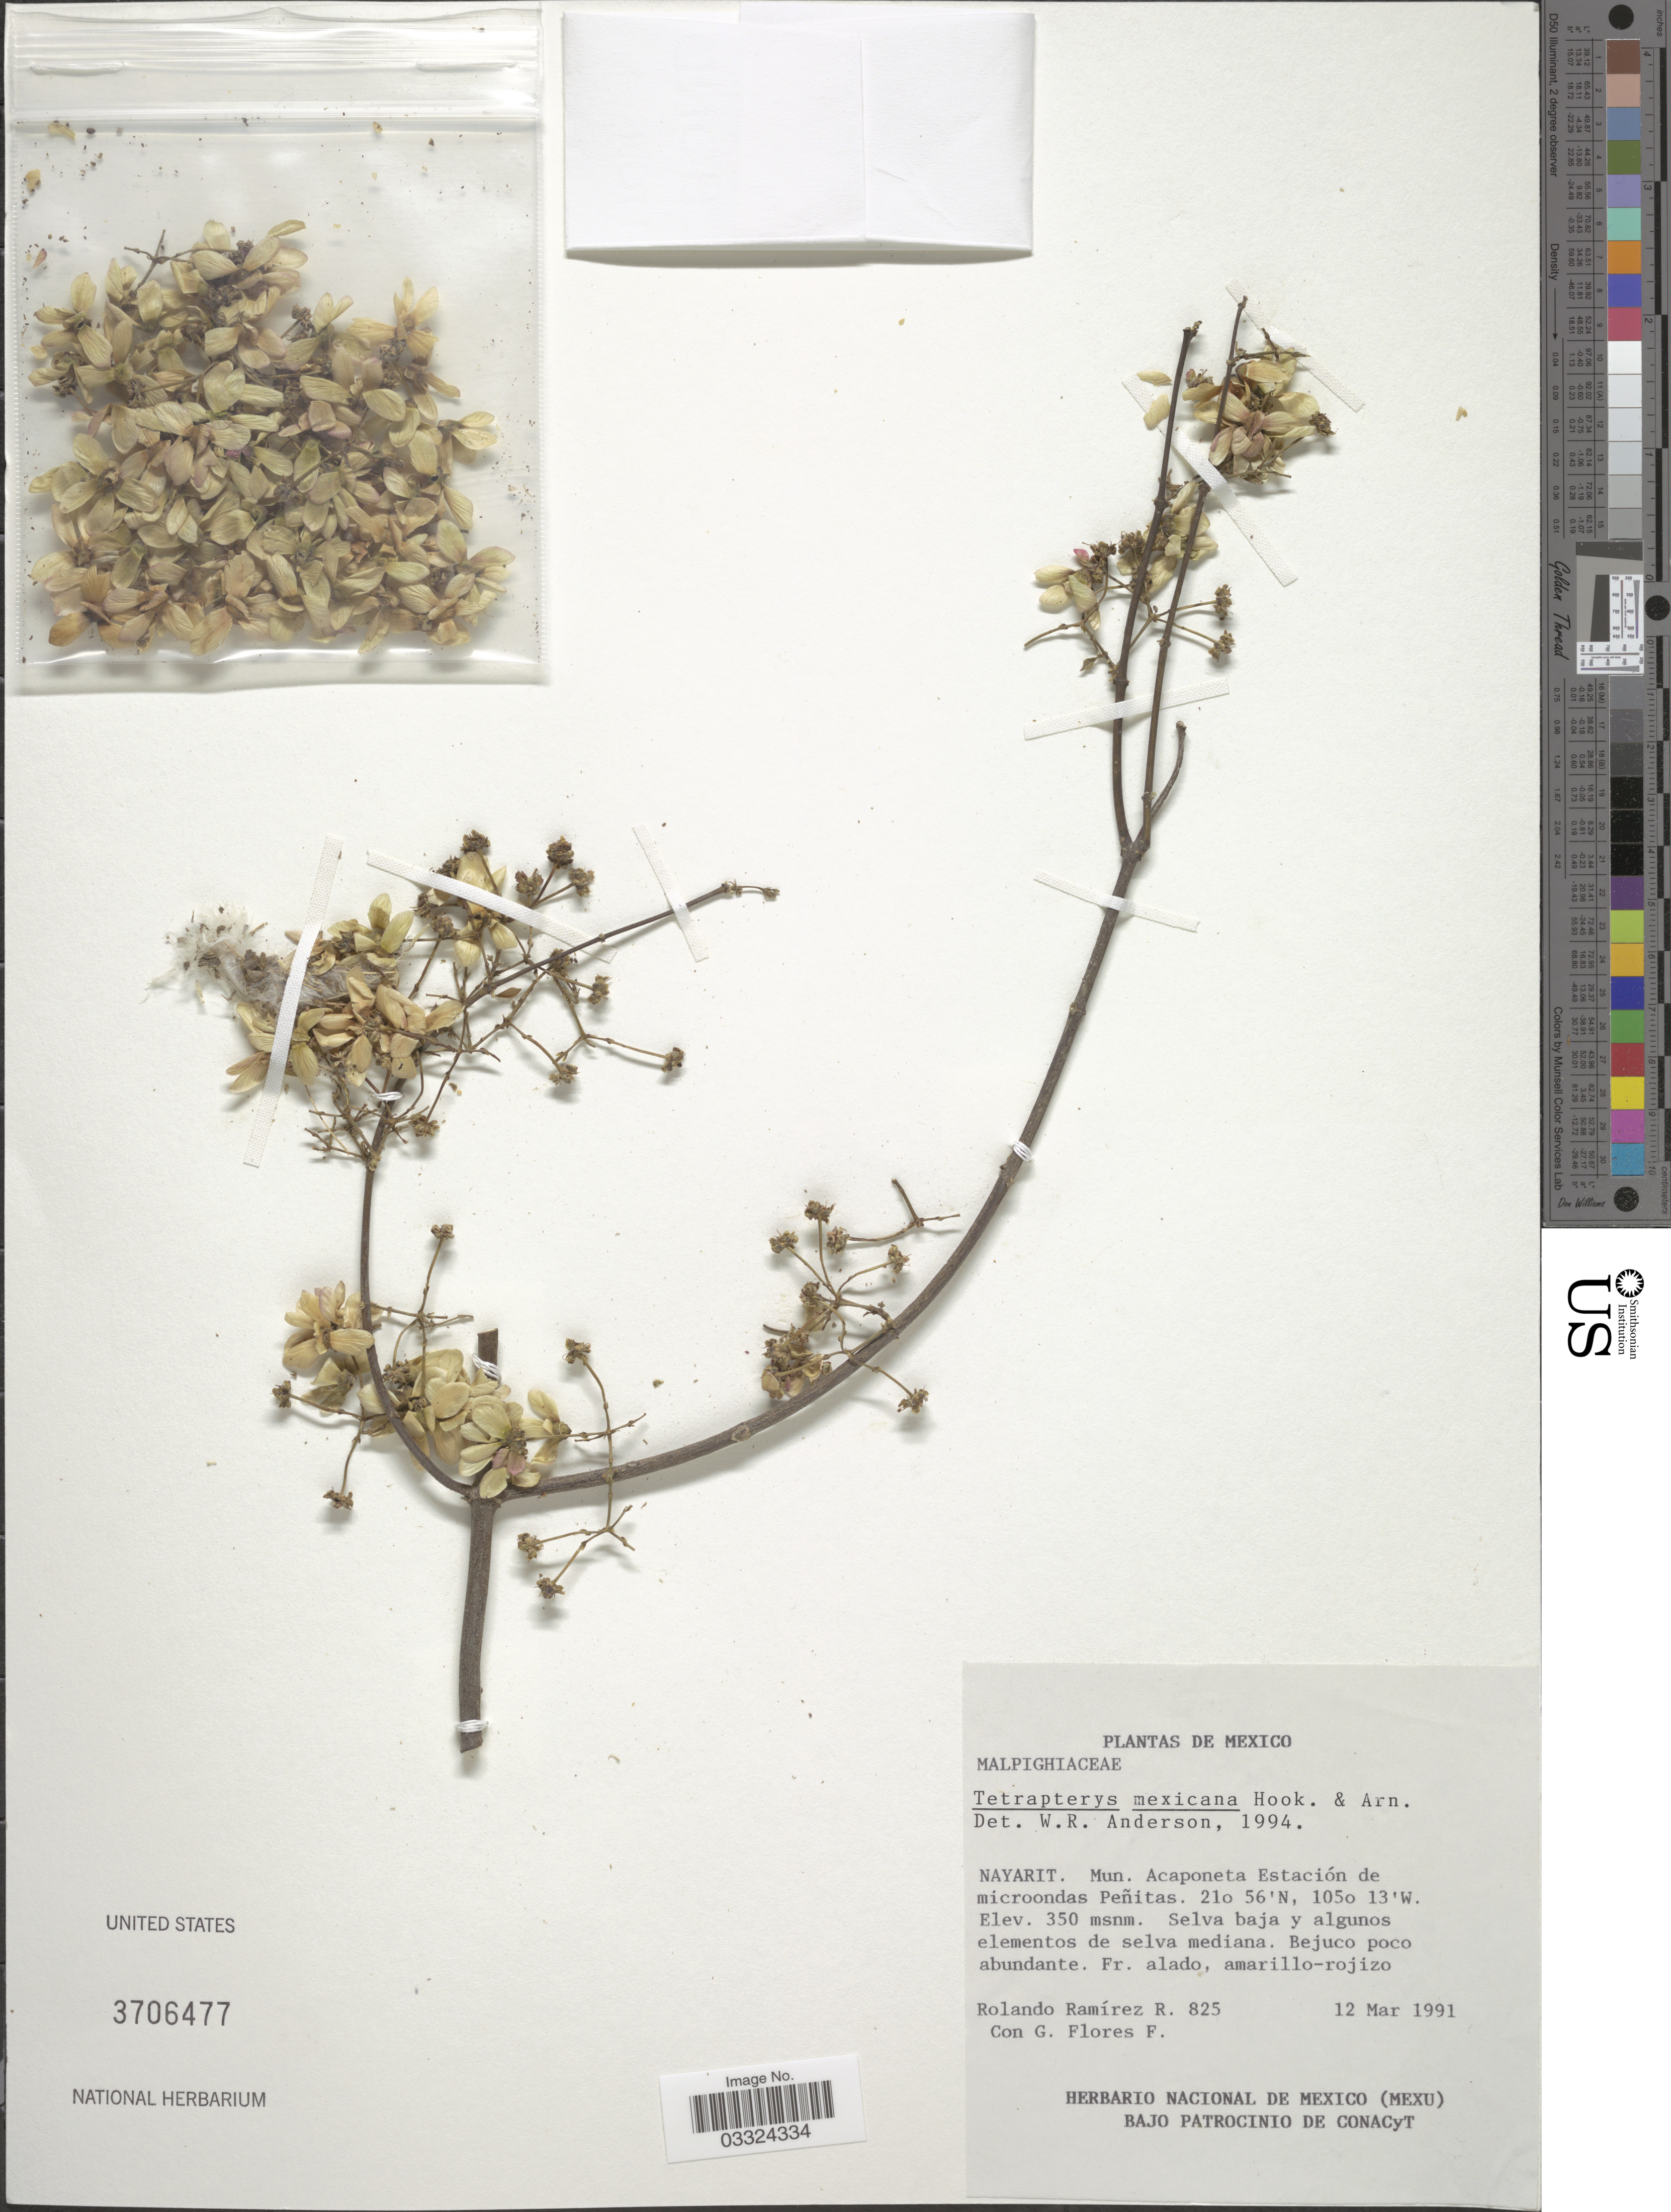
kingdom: Plantae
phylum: Tracheophyta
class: Magnoliopsida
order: Malpighiales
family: Malpighiaceae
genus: Tetrapterys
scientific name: Tetrapterys mexicana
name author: Hook. & Arn.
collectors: R. Ramirez & G. Flores F.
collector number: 825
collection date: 1991-03-12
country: Mexico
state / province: Nayarit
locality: Mun. Acaponeta Estación de microondas Peñitas.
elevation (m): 350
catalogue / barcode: US 3706477